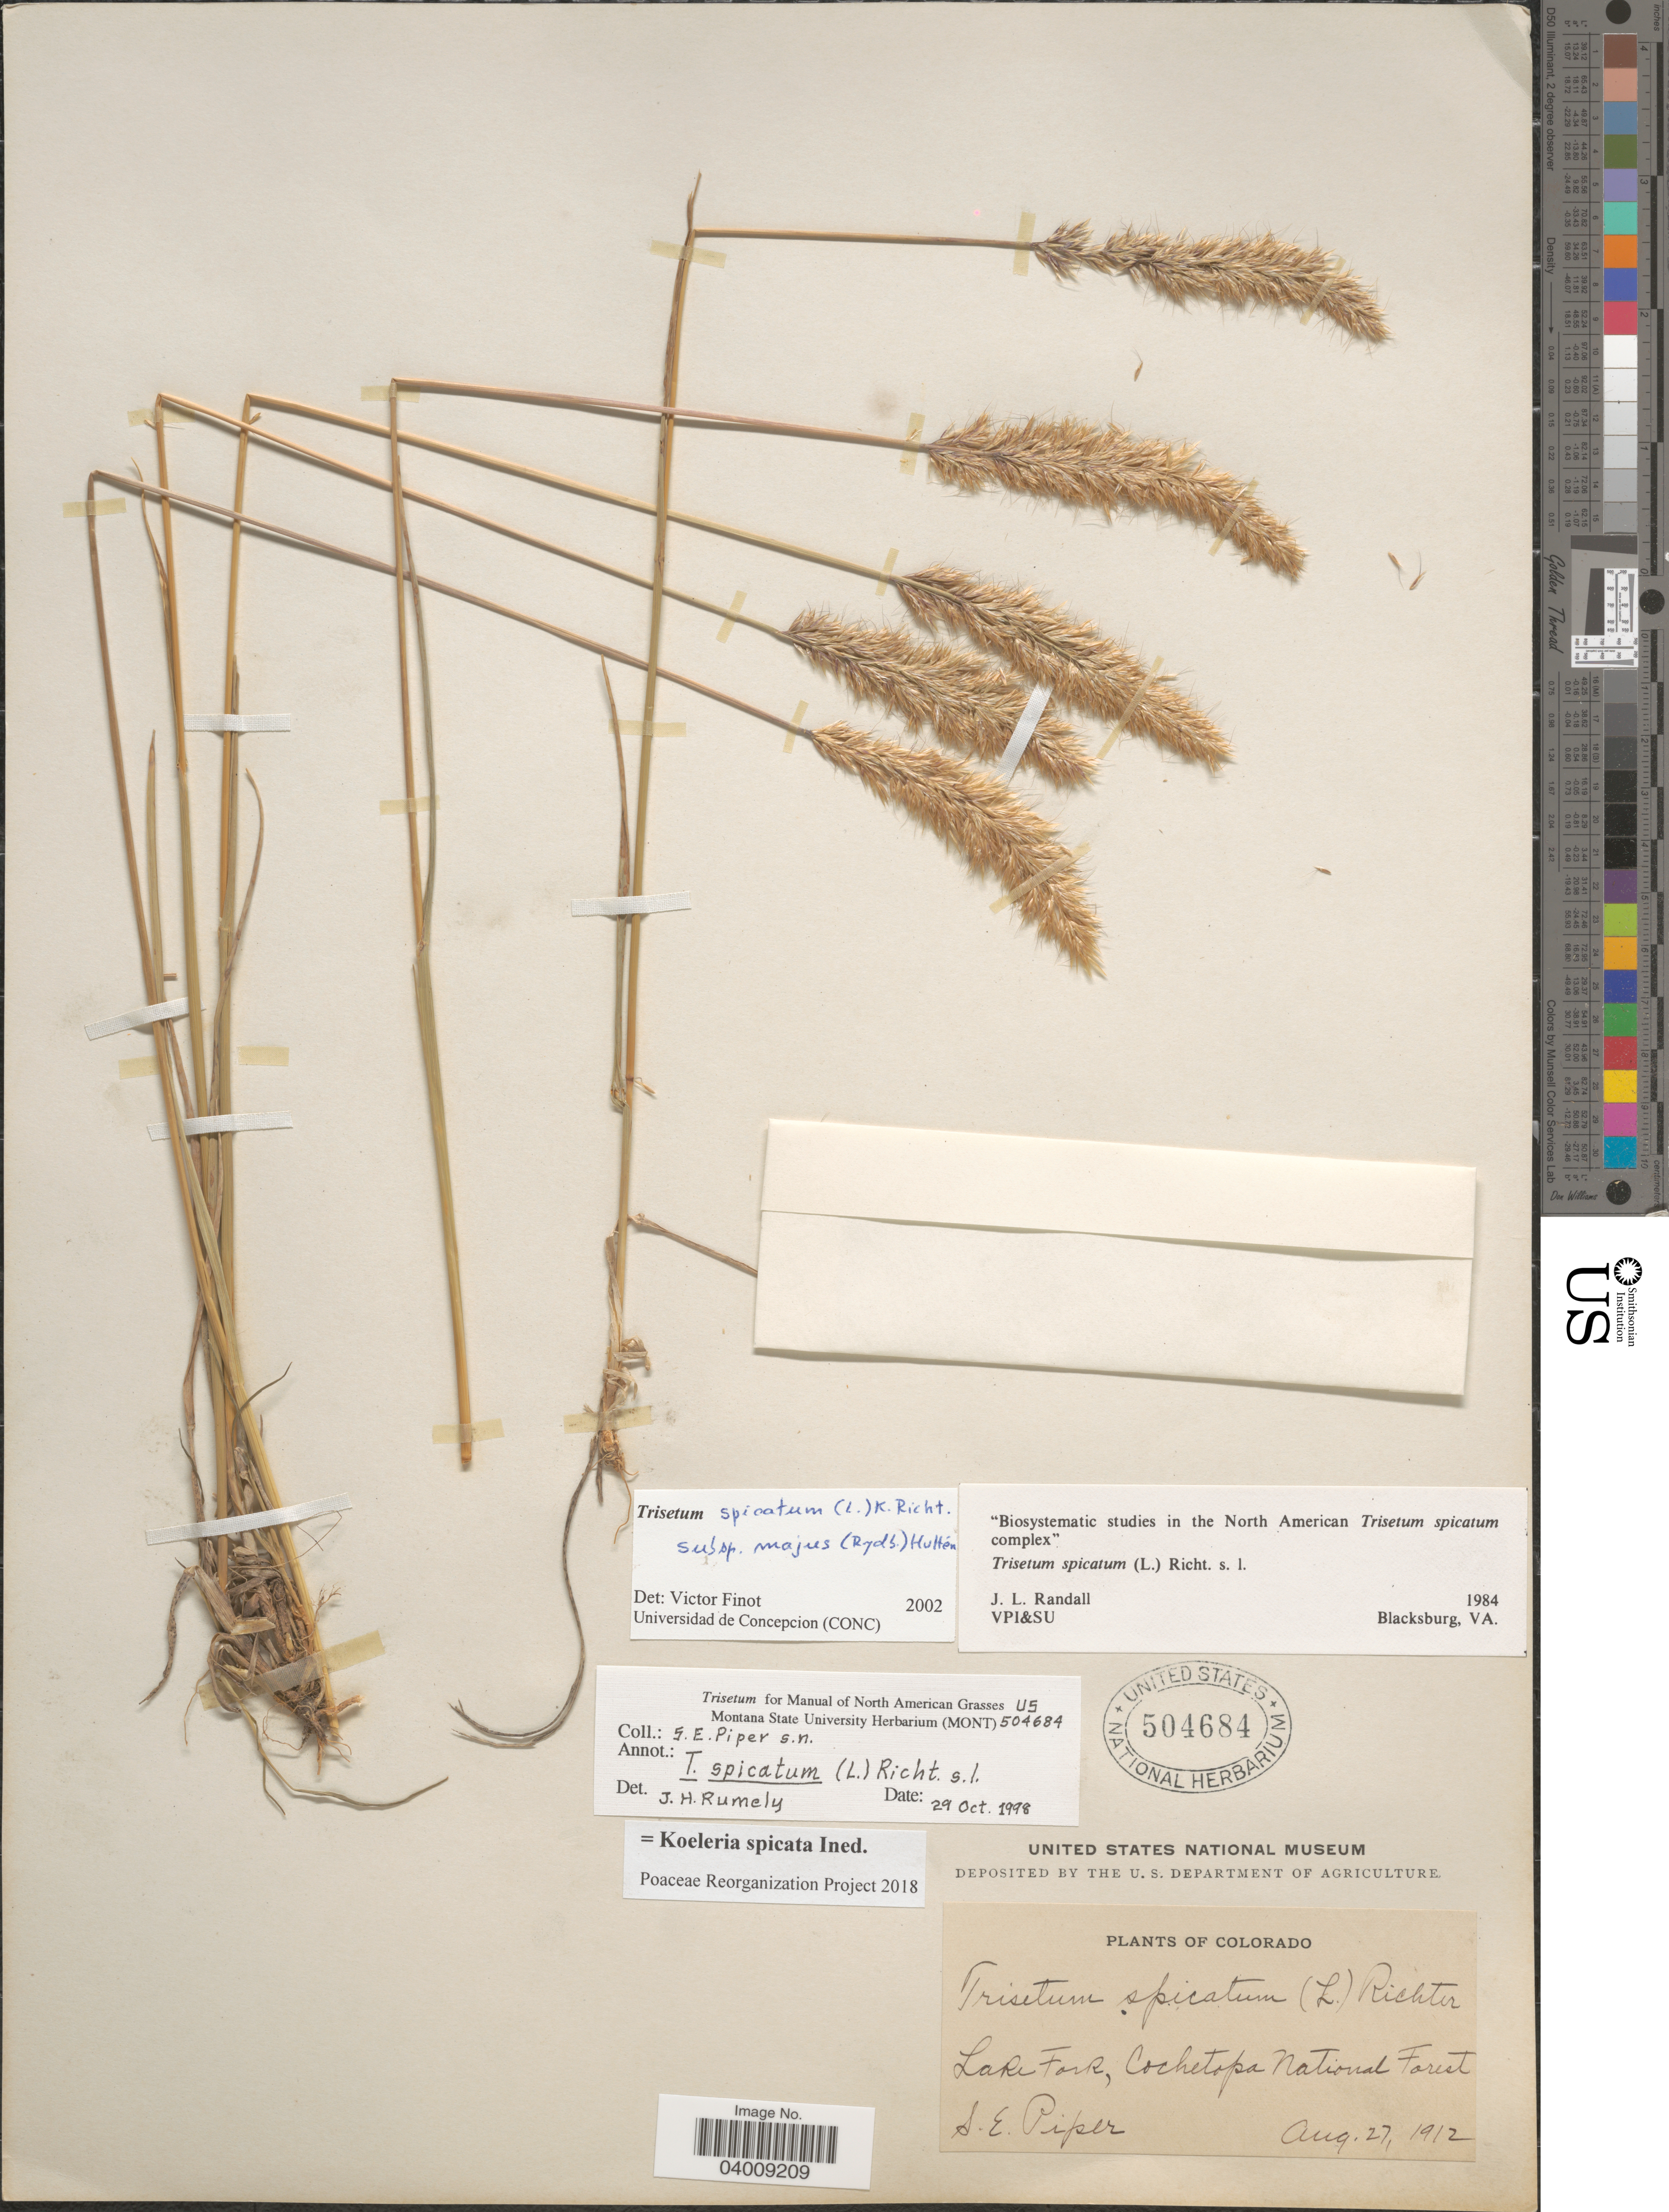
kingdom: Plantae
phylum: Tracheophyta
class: Liliopsida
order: Poales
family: Poaceae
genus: Koeleria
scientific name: Koeleria spicata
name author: (L.) Barberá et al.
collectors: S. Piper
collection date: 1912-08-27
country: United States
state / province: Colorado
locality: Lake Fork, Cochetopa National Forest.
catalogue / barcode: US 504684